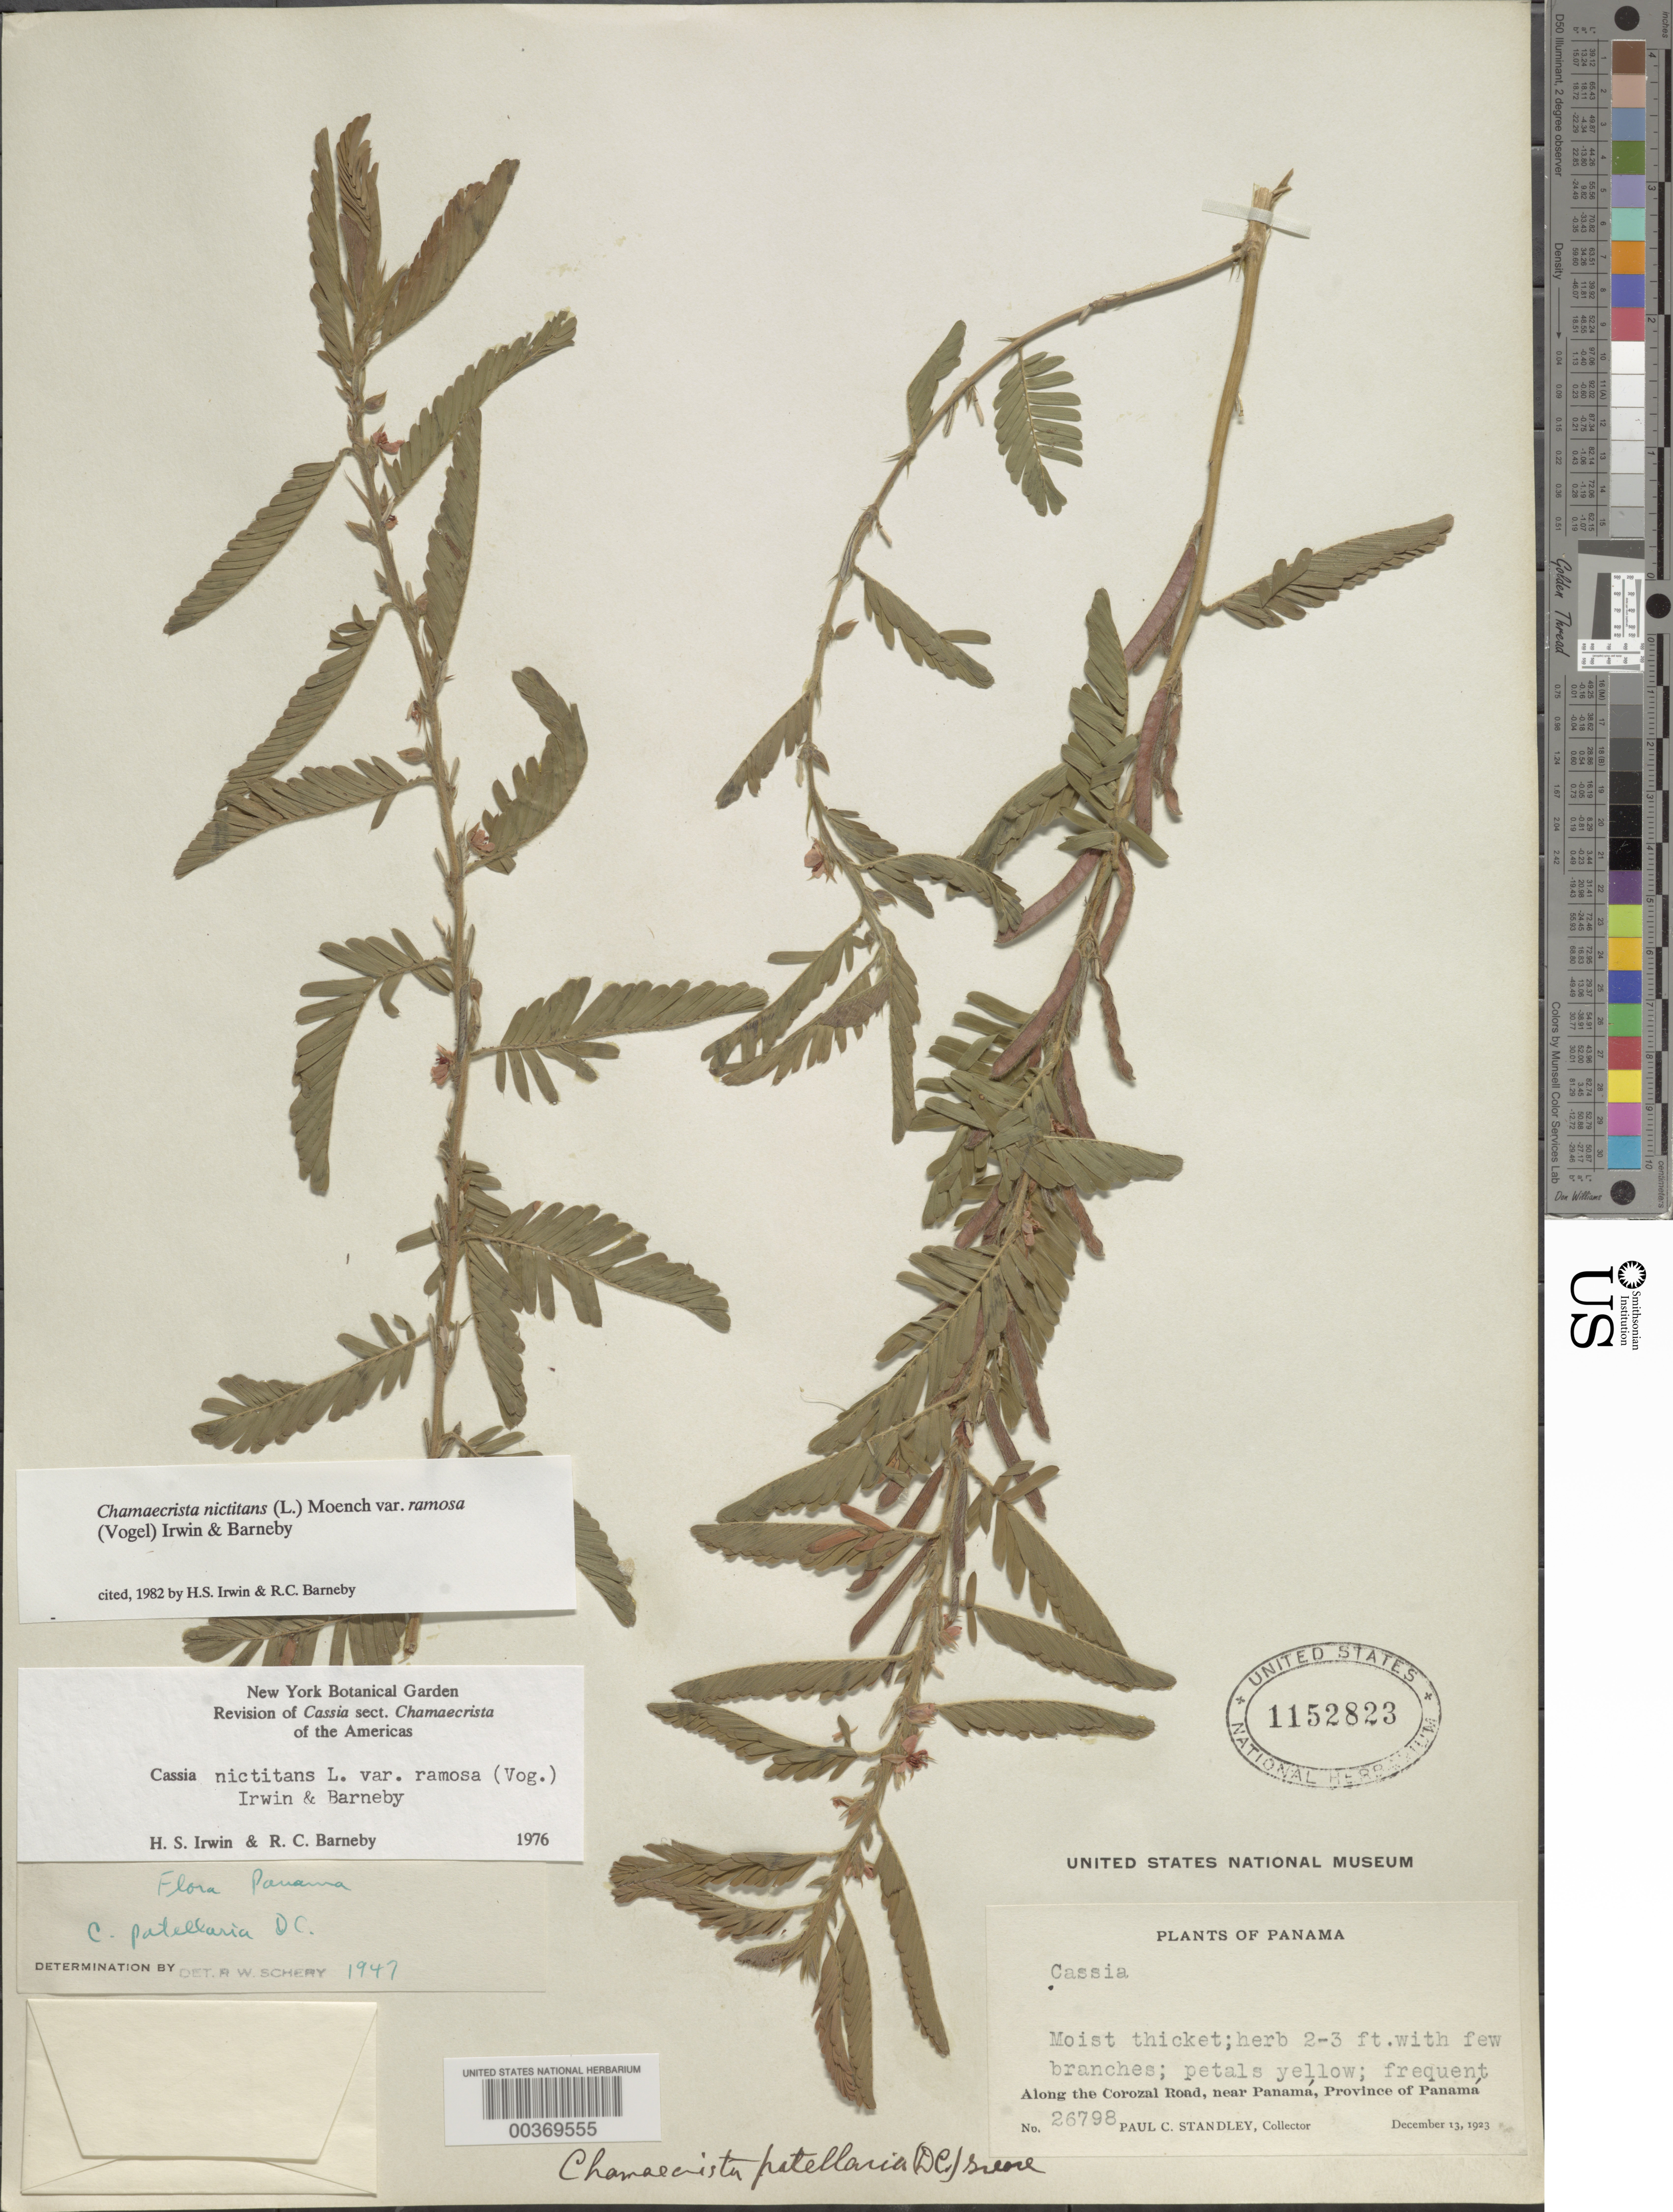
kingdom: Plantae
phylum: Tracheophyta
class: Magnoliopsida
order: Fabales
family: Fabaceae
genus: Chamaecrista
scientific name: Chamaecrista nictitans var. ramosa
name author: (Vogel) H.S. Irwin & Barneby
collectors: P. C. Standley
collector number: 26798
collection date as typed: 13 Dec 1923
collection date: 1923-12-13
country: Panama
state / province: Panamá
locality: Along Corozal road, near Panama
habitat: Moist thicket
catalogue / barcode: US 1152823